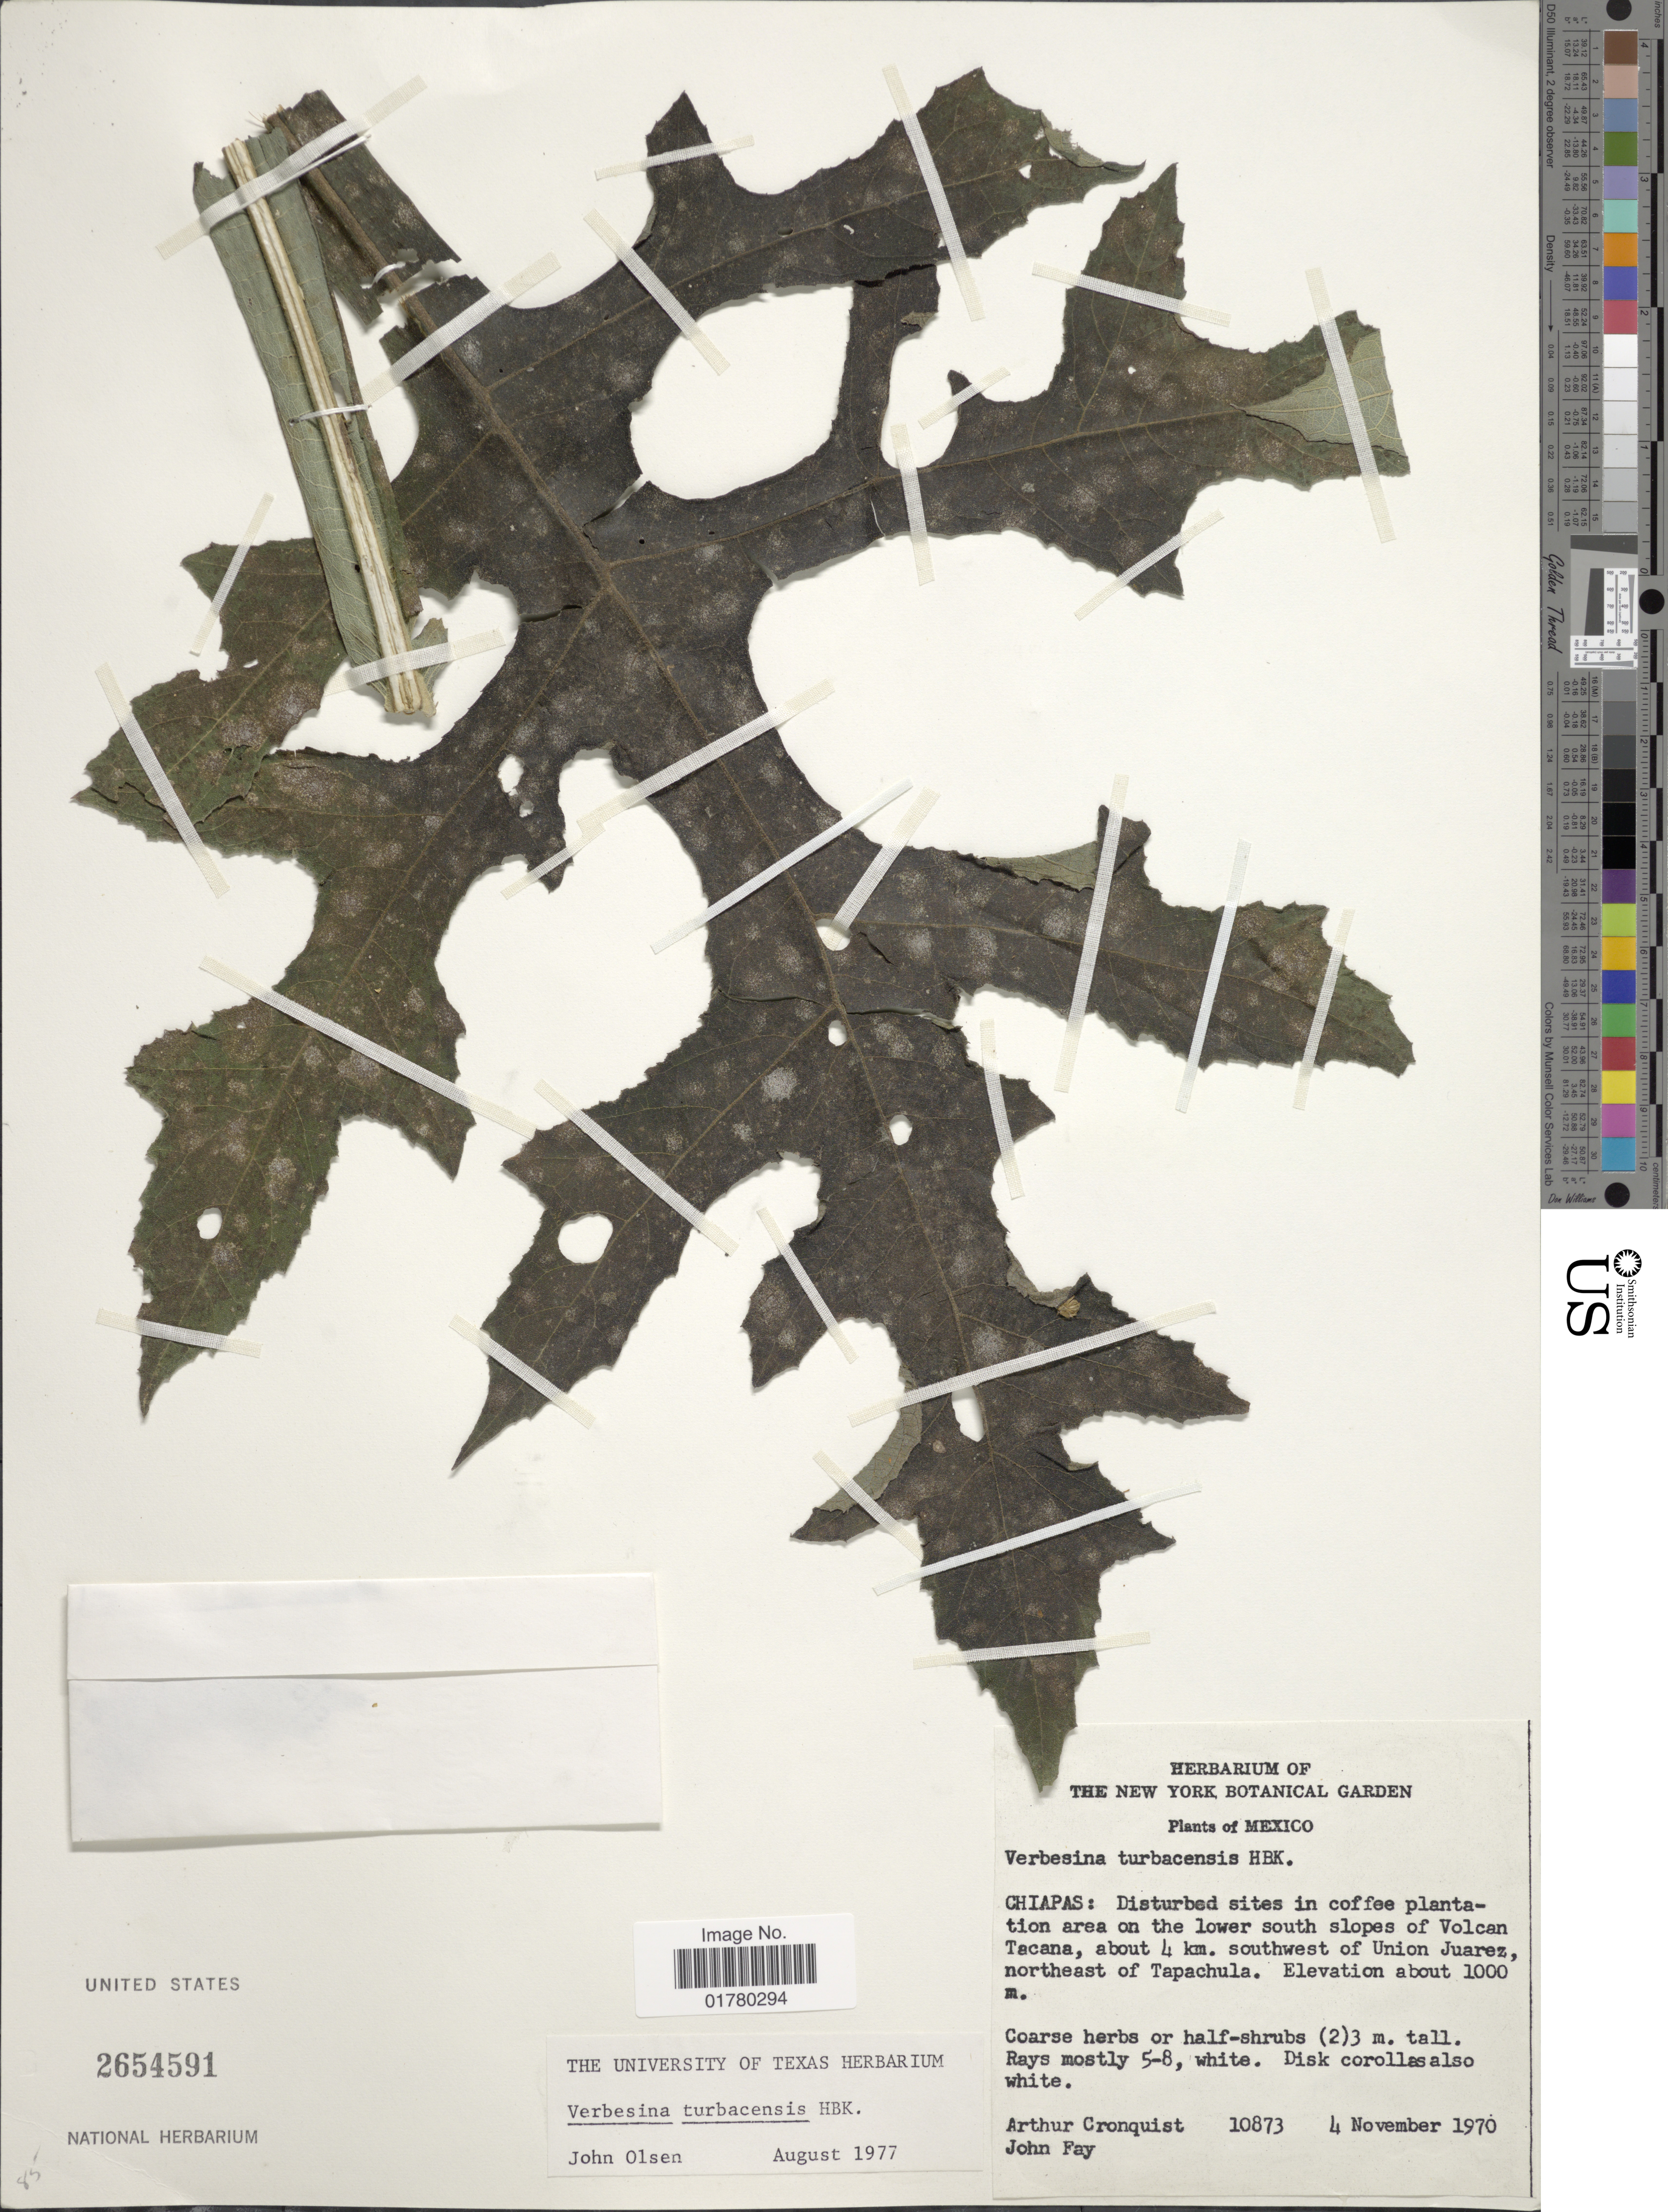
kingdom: Plantae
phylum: Tracheophyta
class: Magnoliopsida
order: Asterales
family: Asteraceae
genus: Verbesina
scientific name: Verbesina turbacensis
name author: Kunth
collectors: A. J. Cronquist & J. M. Fay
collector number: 10873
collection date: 1970-11-04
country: Mexico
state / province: Chiapas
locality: Disturbed sites in coffee plantation area on the lower south slopes of Volcan Tacana, about 4 km. southwest of Union Juarez, northeast of Tapachula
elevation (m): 1000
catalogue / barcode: US 2654591